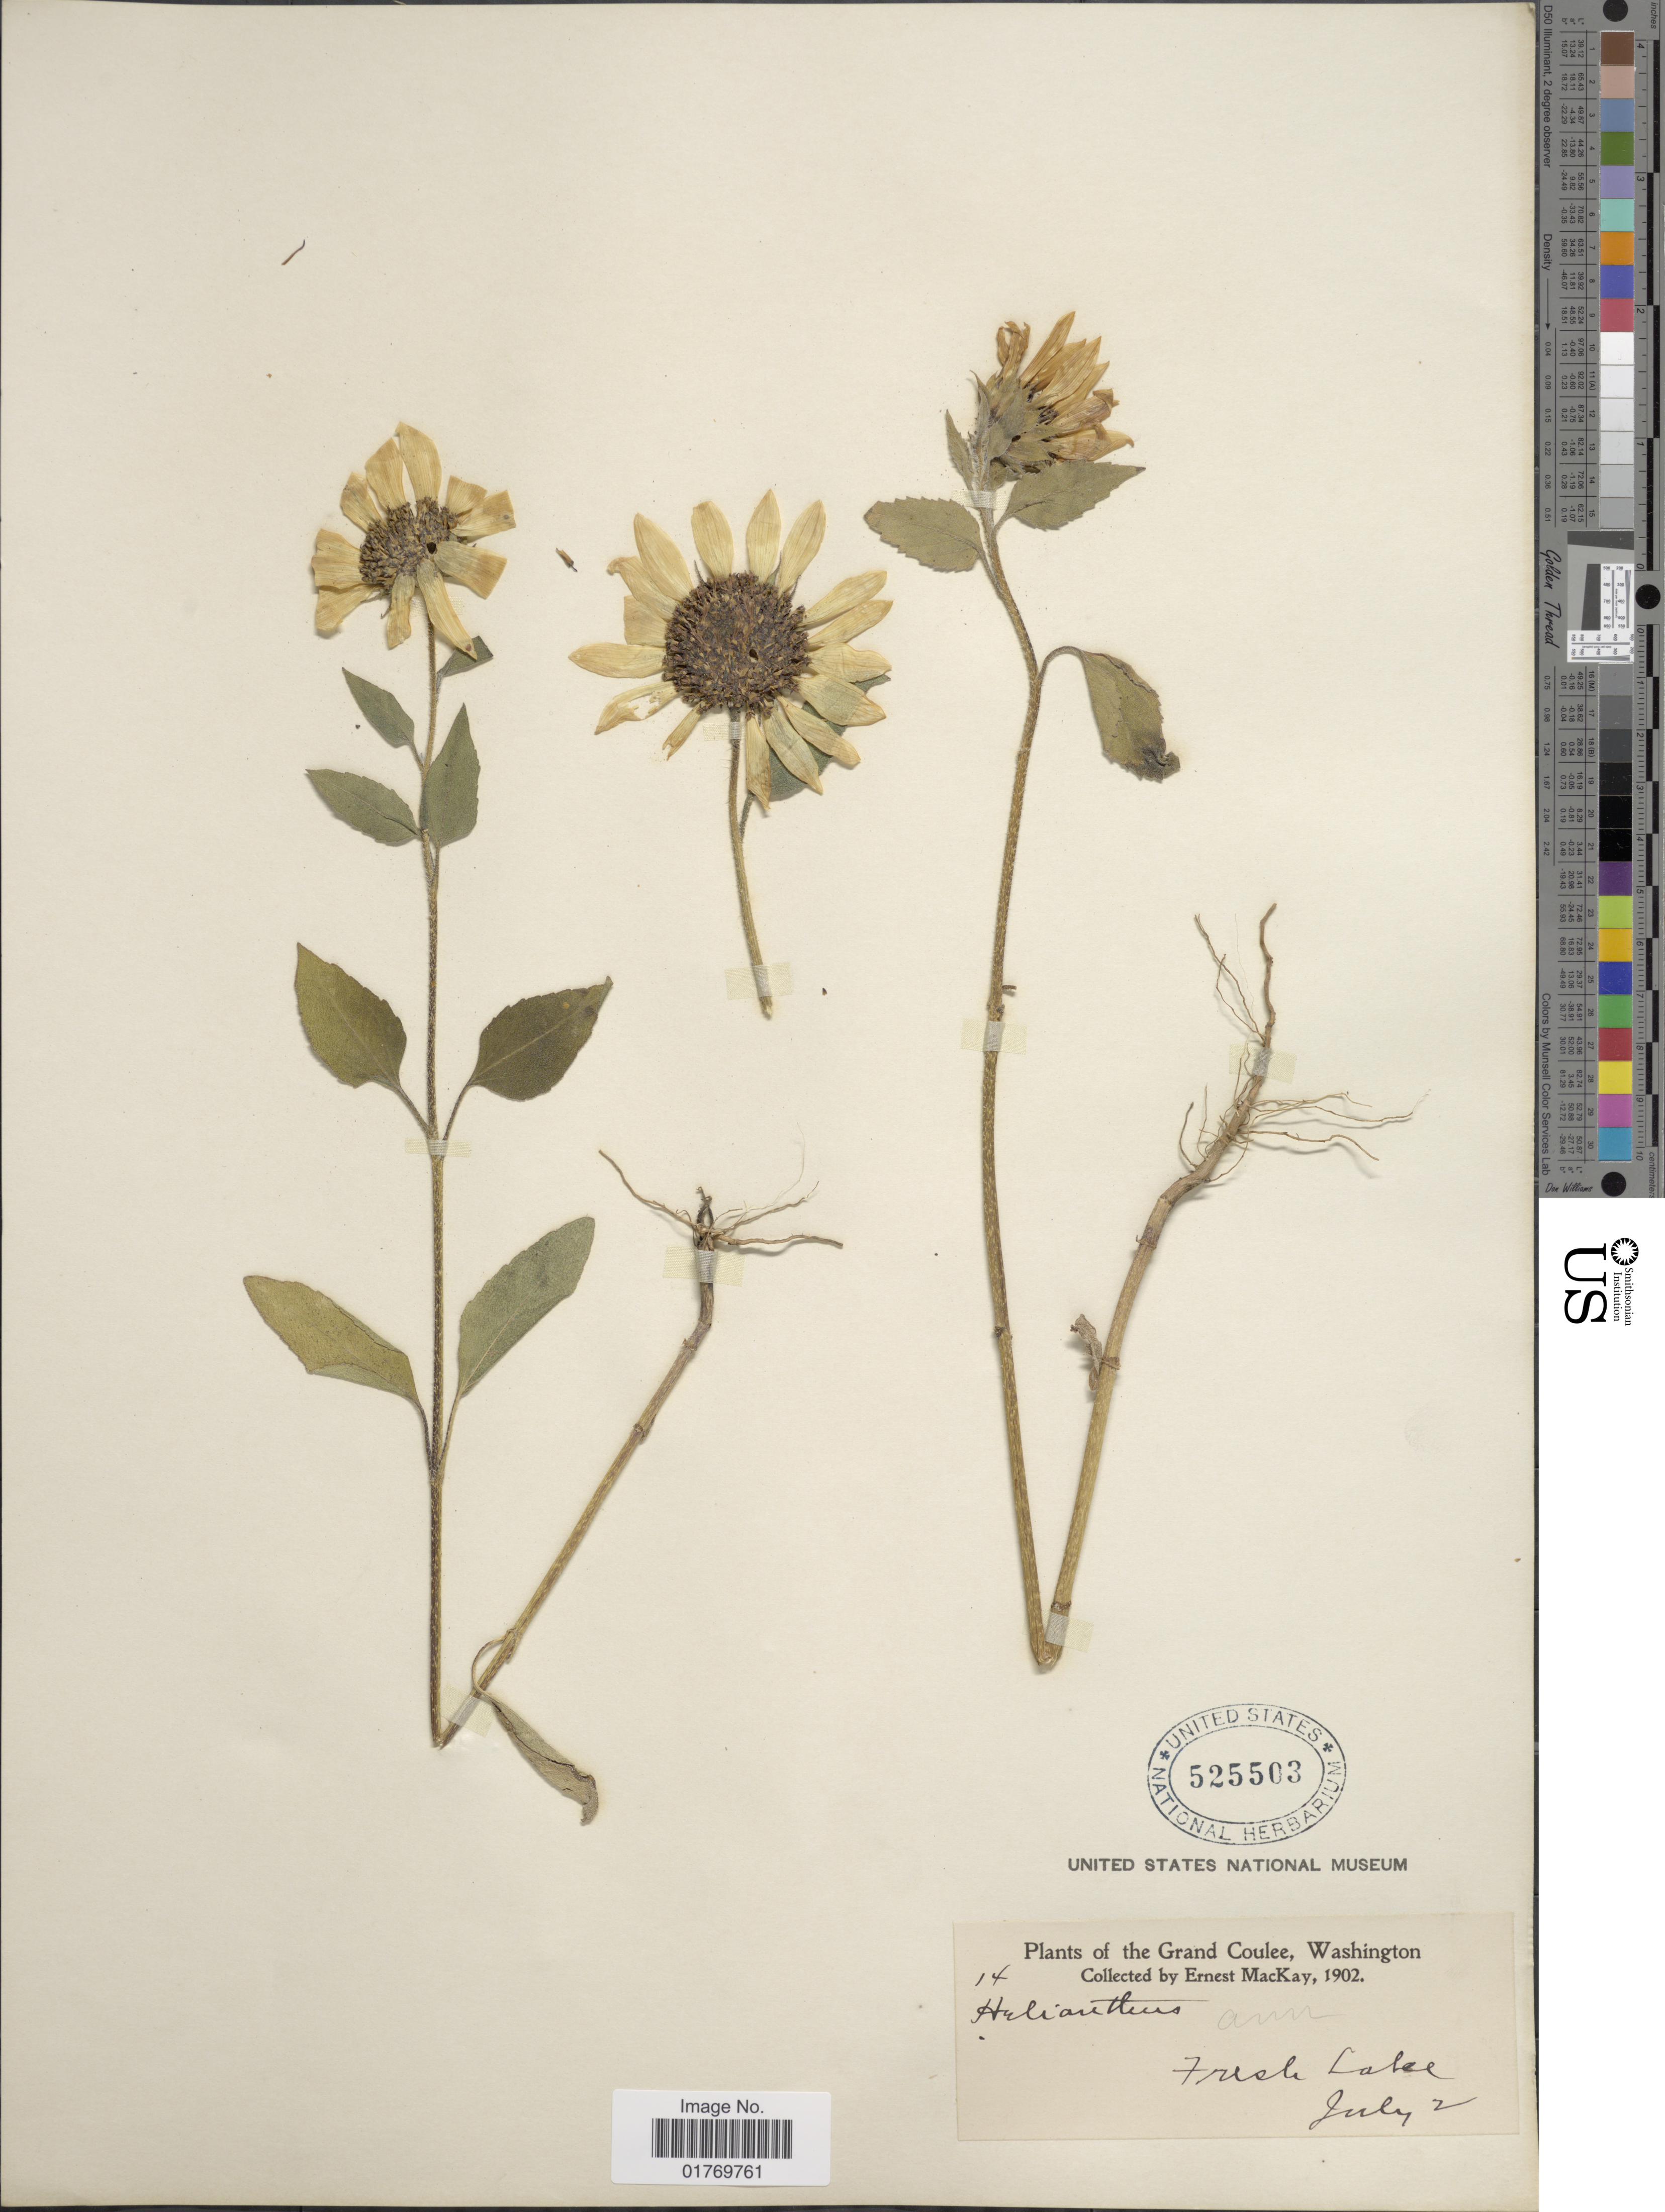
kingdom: Plantae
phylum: Tracheophyta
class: Magnoliopsida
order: Asterales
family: Asteraceae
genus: Helianthus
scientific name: Helianthus annuus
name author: L.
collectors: E. MacKay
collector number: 14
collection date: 1902-07-01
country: United States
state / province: Washington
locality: The Grand Coulee, Washington, Fresh Lake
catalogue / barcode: US 525503